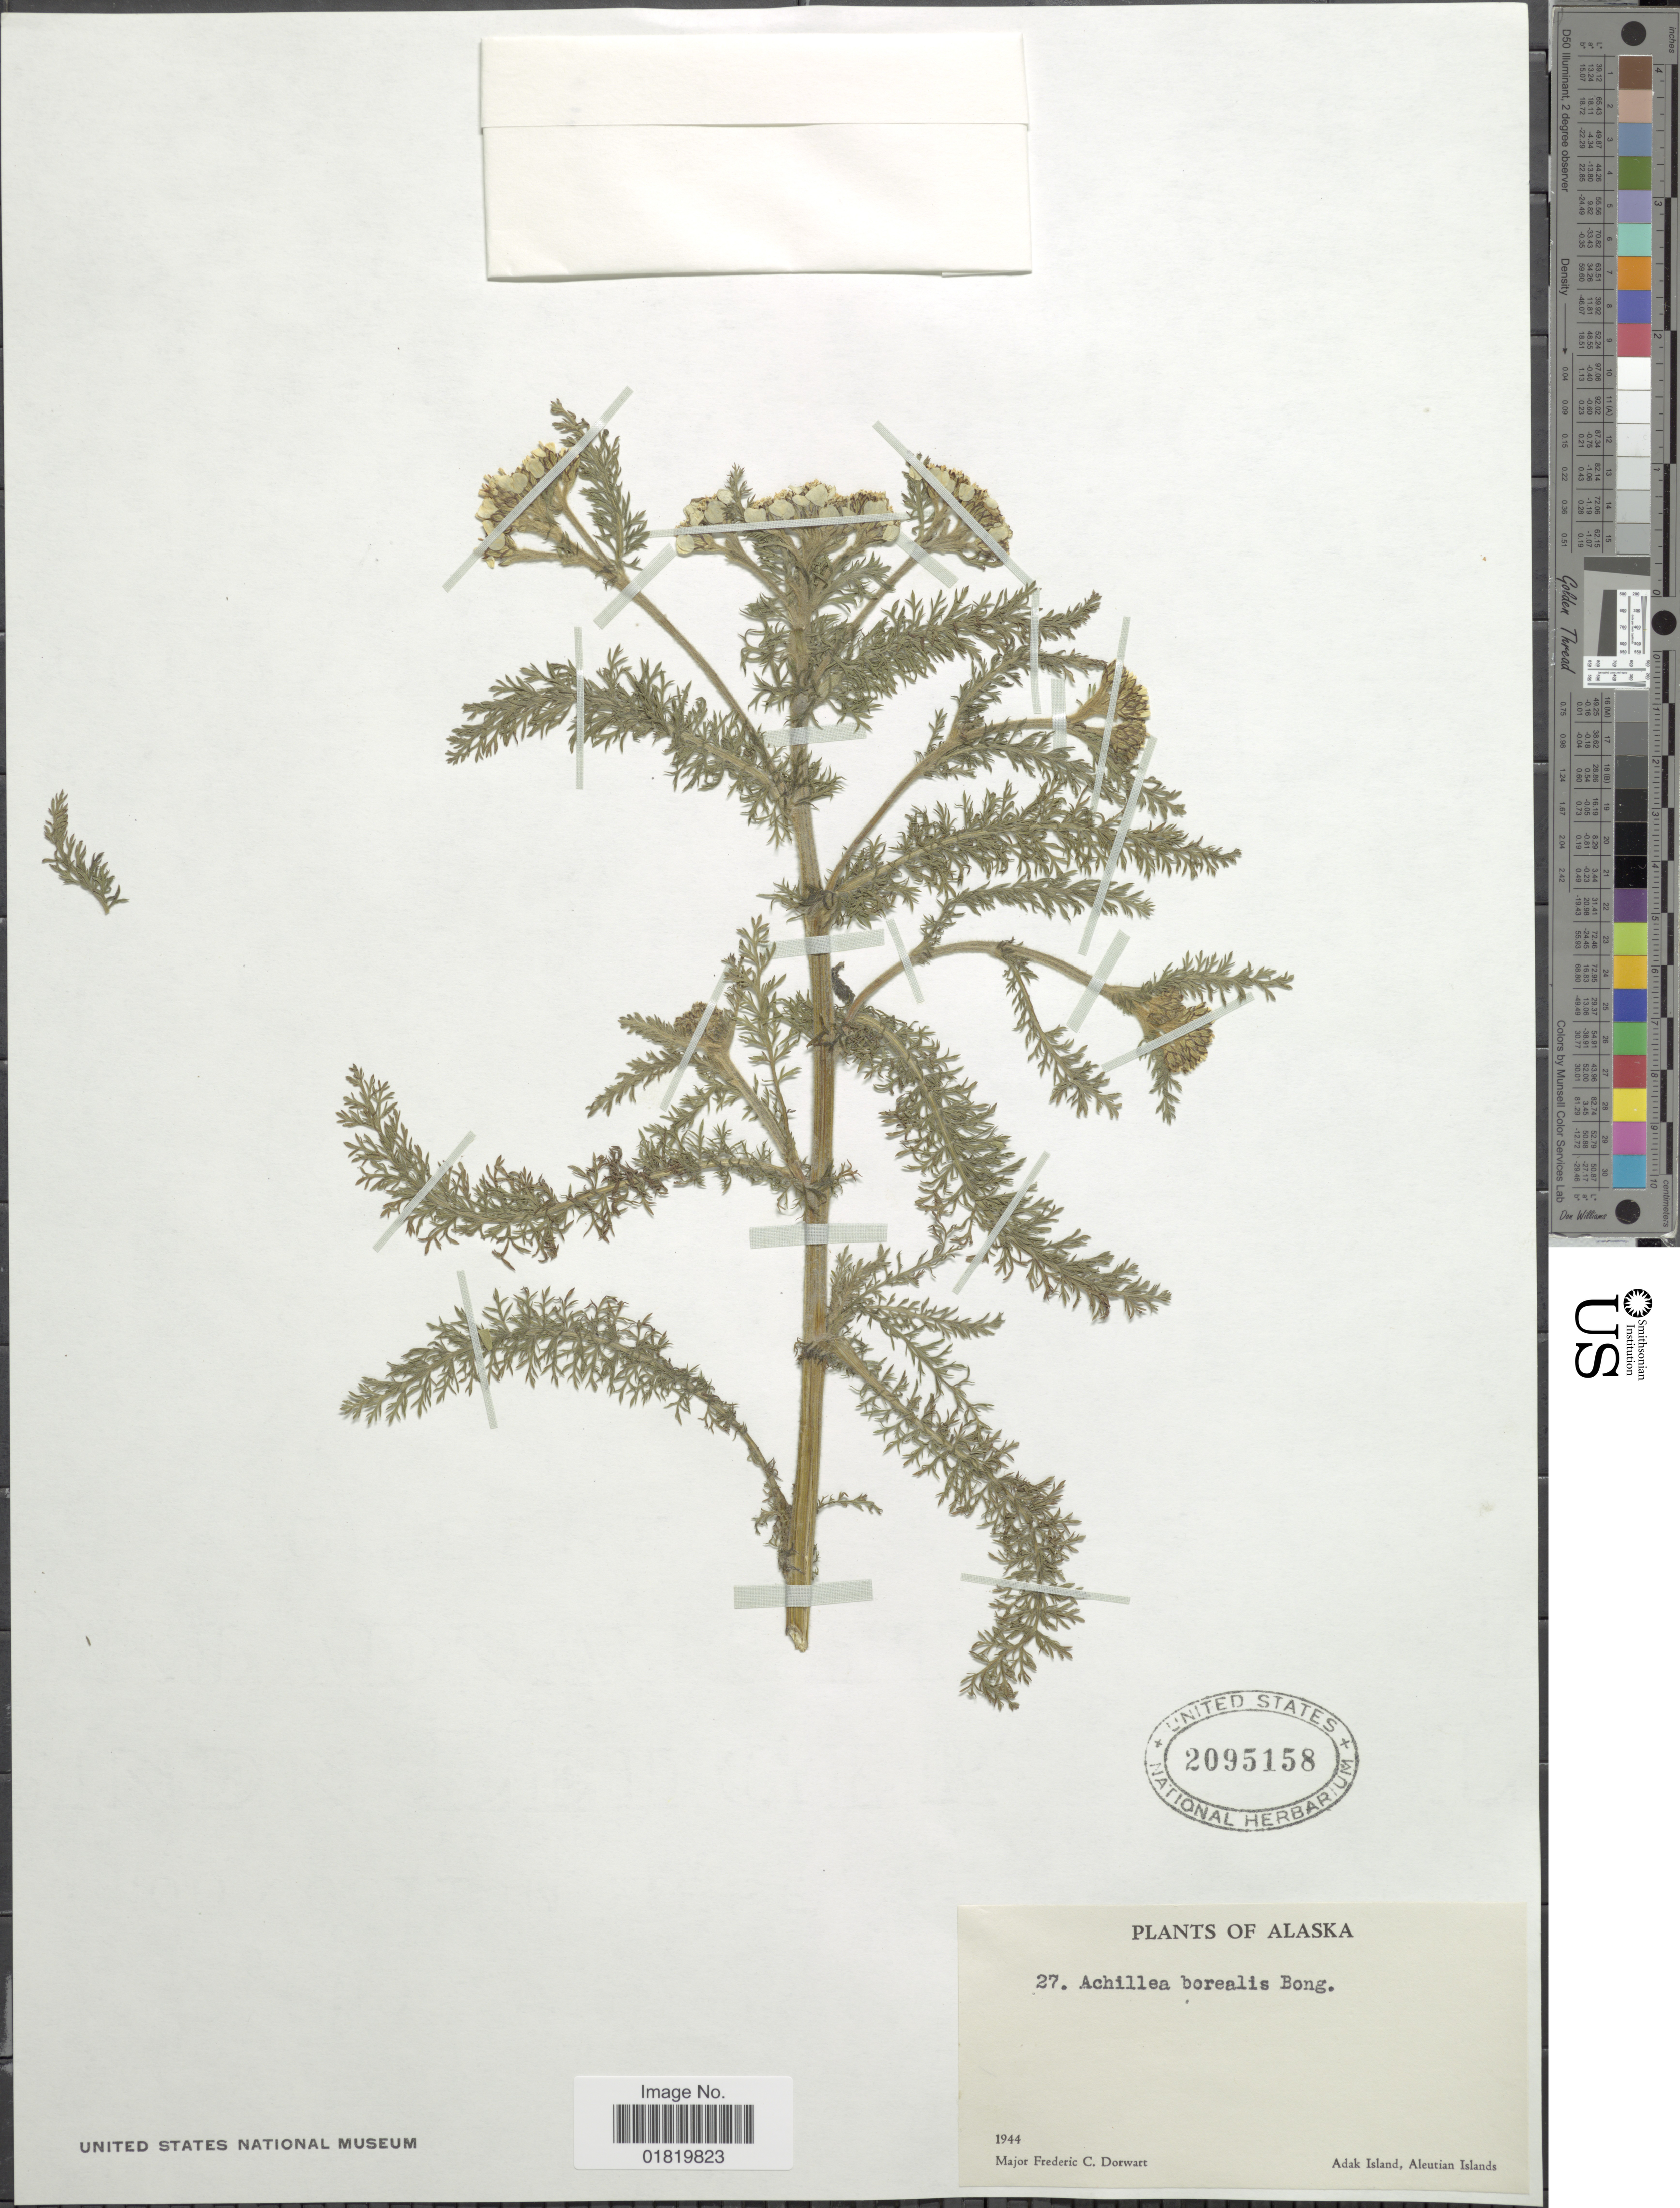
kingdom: Plantae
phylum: Tracheophyta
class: Magnoliopsida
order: Asterales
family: Asteraceae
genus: Achillea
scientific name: Achillea borealis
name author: Bong.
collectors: F. Dorwart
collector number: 27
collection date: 1944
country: United States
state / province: Alaska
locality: Adak Island, Aleutian Islands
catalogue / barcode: US 2095158